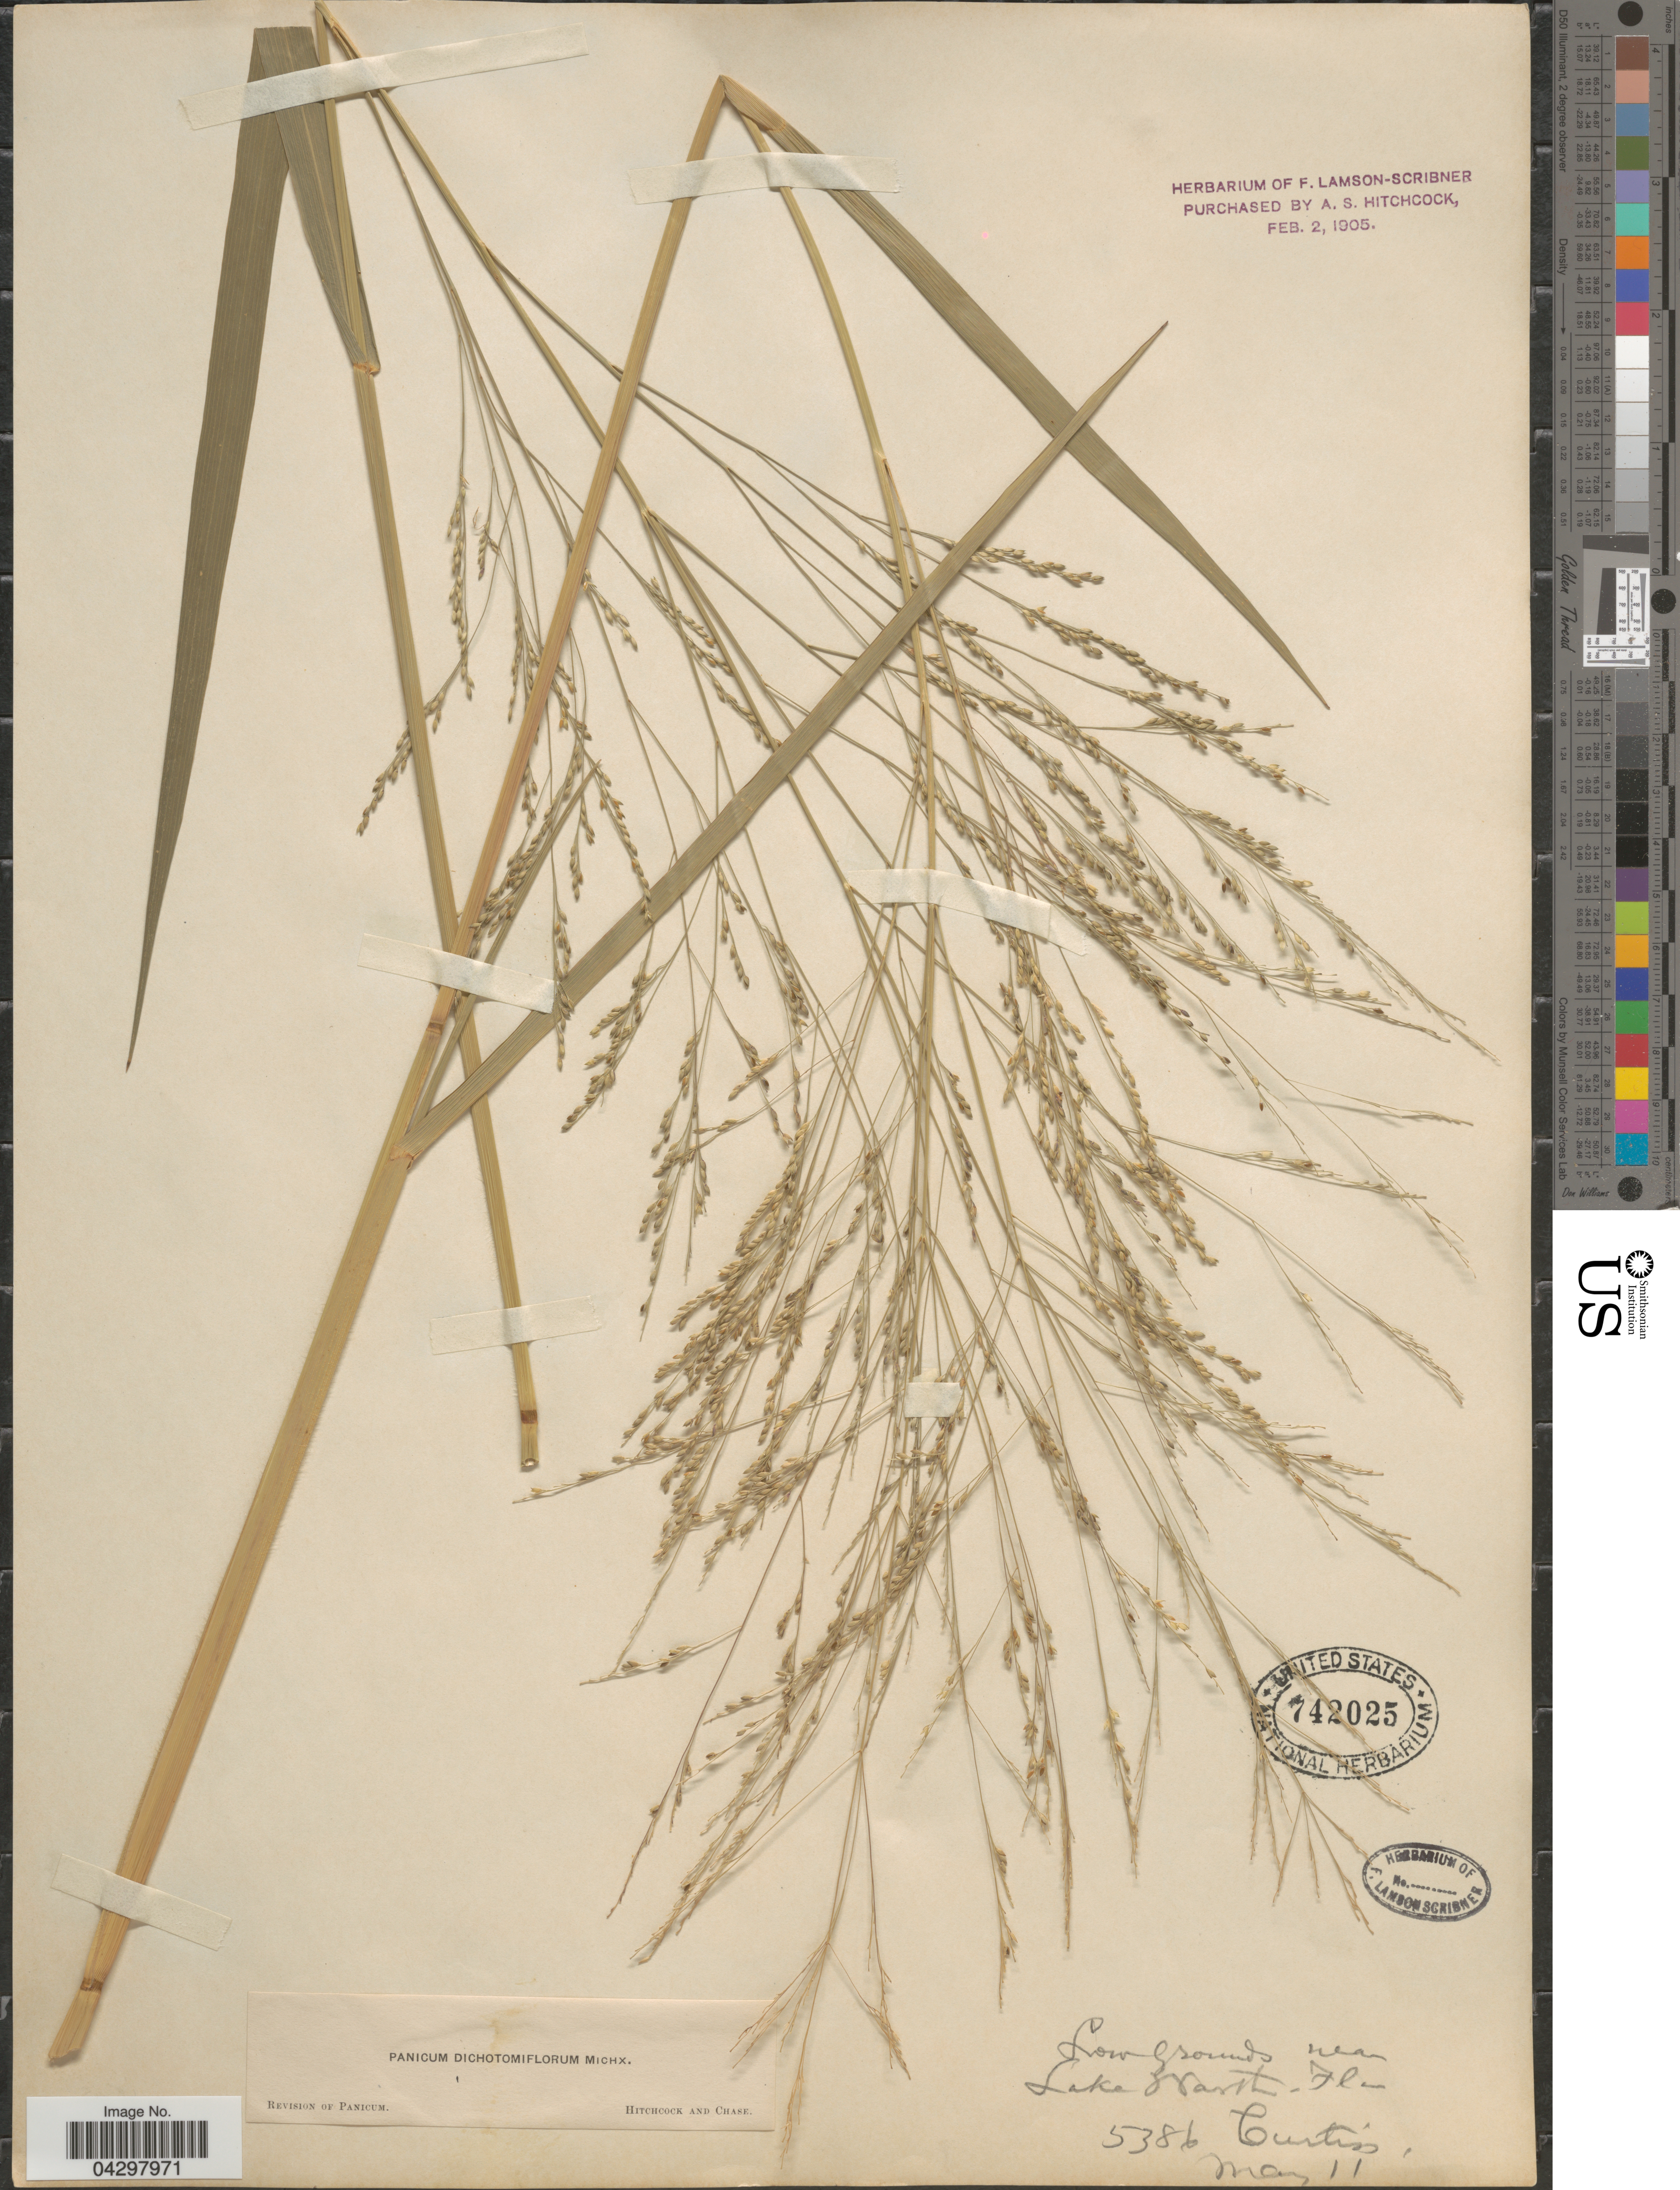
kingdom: Plantae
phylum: Tracheophyta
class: Liliopsida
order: Poales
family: Poaceae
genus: Panicum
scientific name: Panicum dichotomiflorum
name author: Michx.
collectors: -. Curtiss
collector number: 5386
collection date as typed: Transcribed d/m/y: /5/11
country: United States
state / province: Florida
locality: Lake Warth.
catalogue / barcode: US 742025